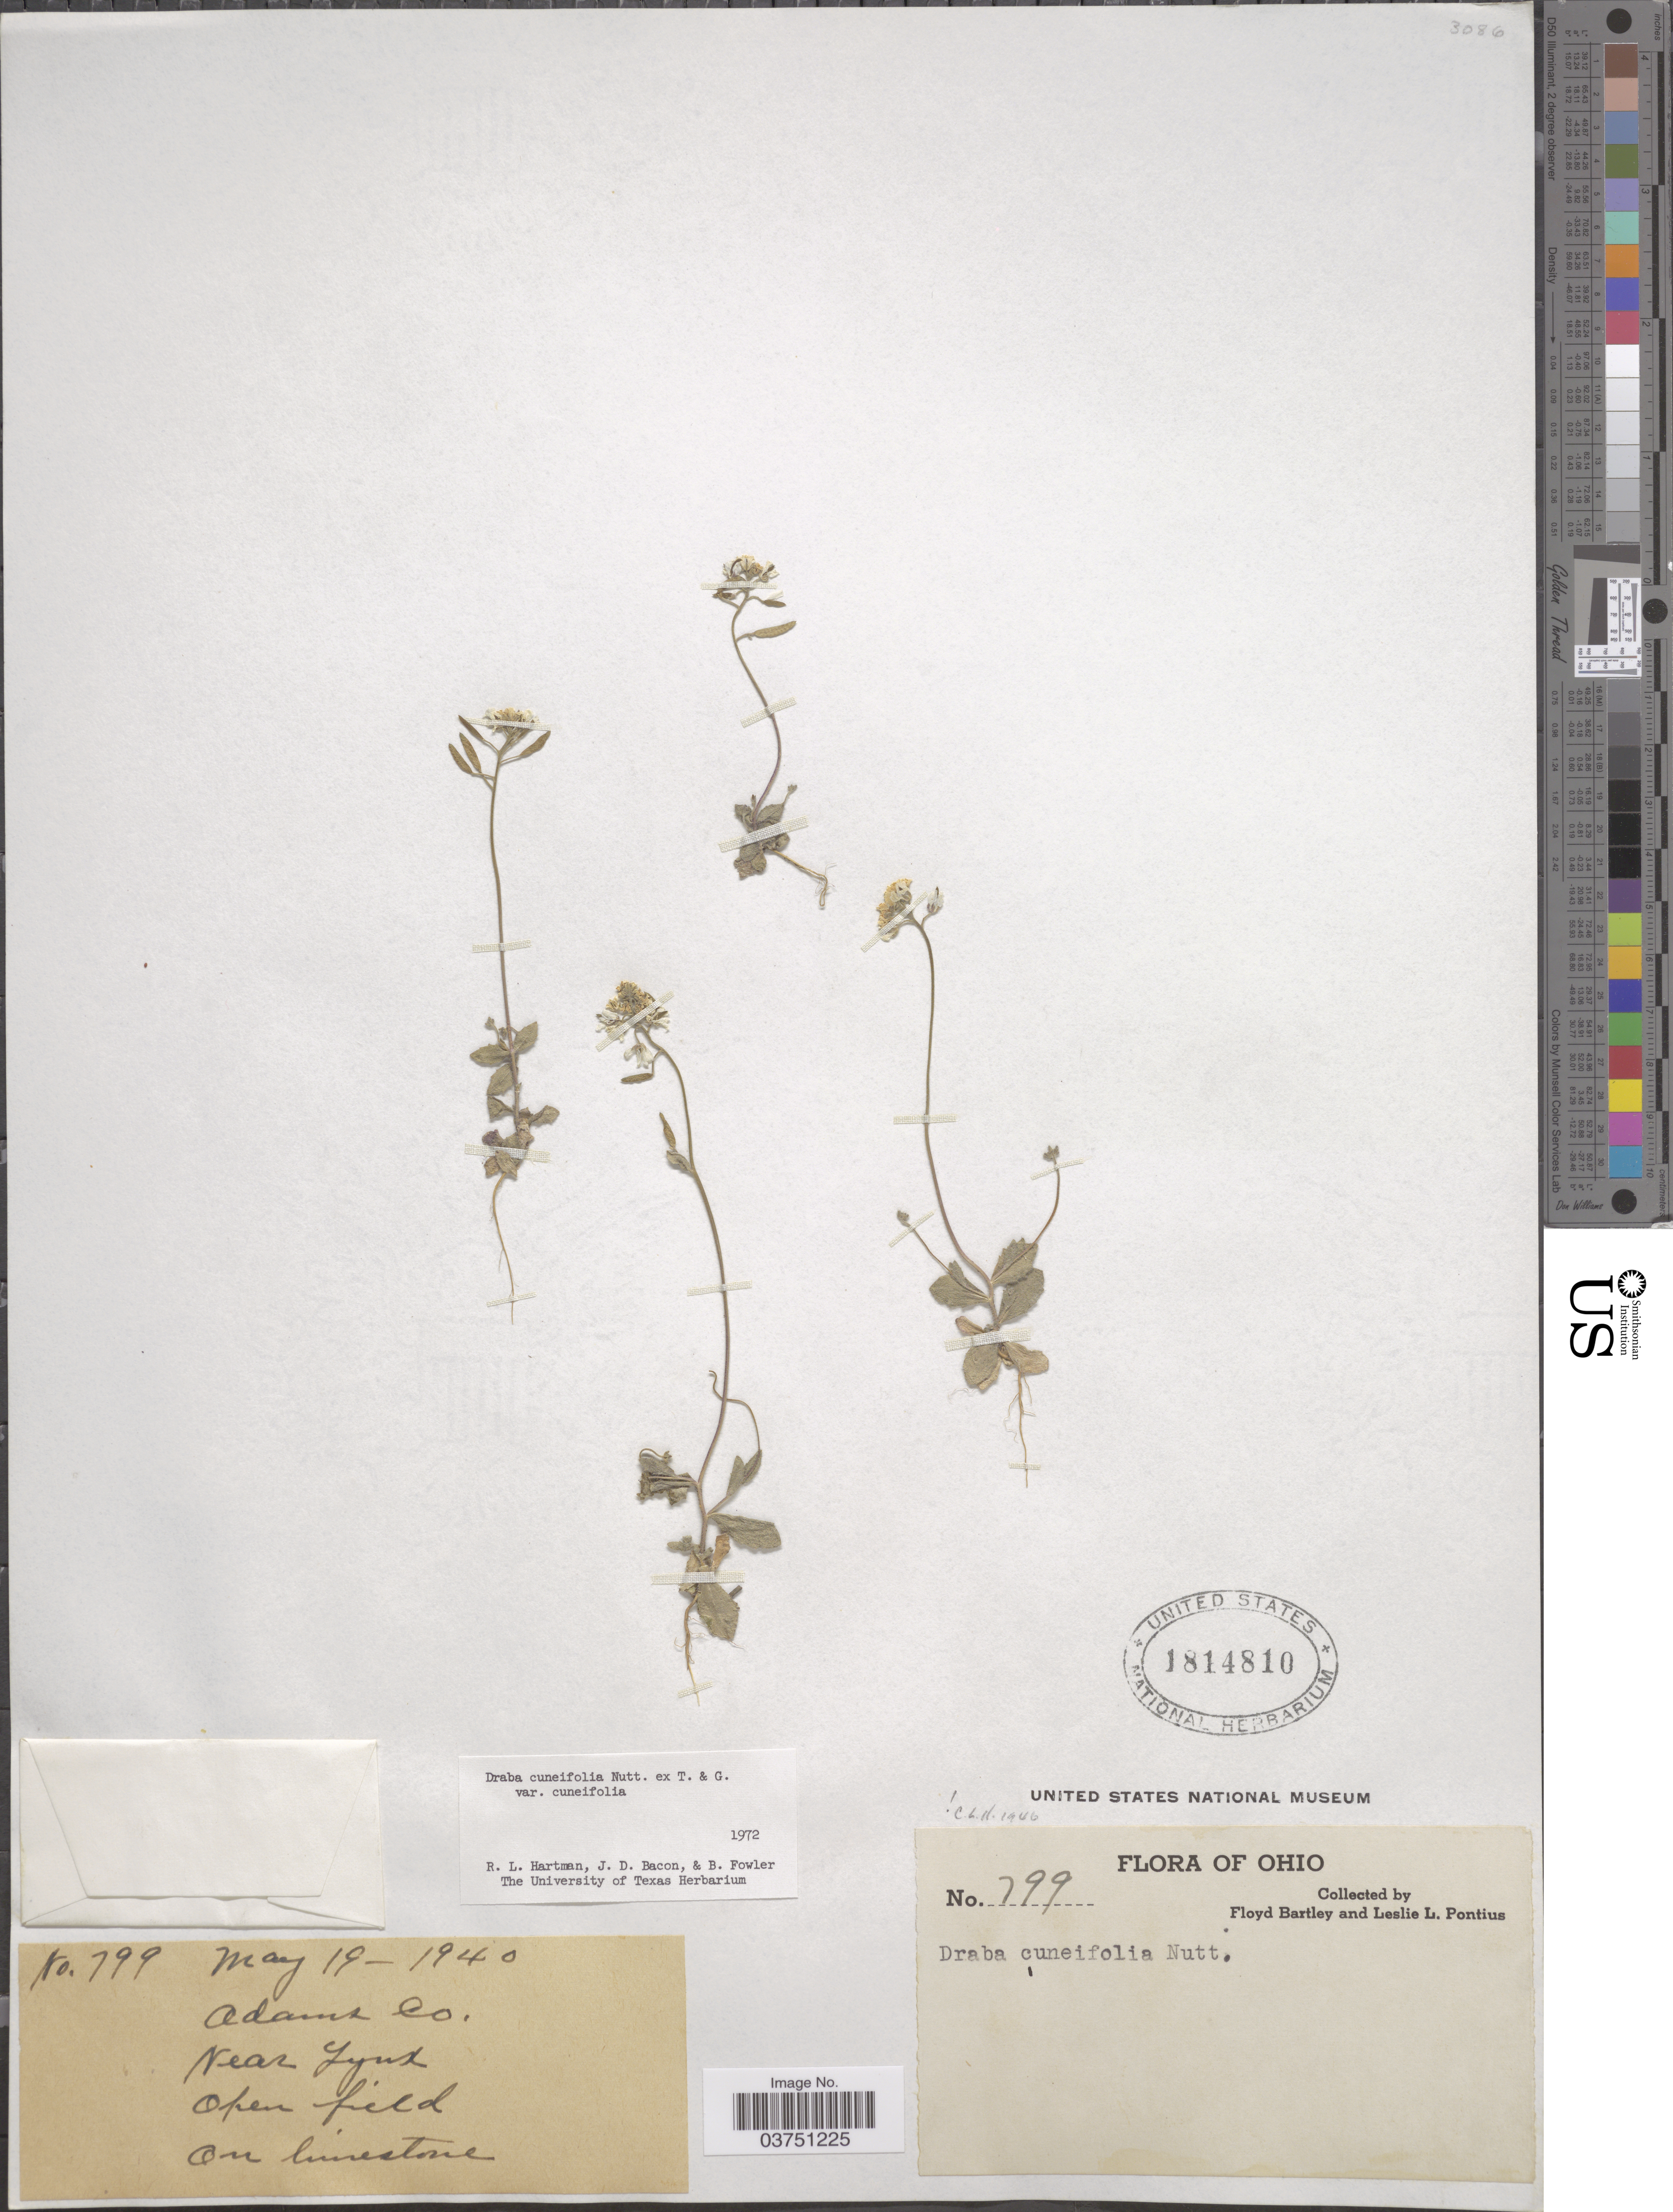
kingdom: Plantae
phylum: Tracheophyta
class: Magnoliopsida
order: Brassicales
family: Brassicaceae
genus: Draba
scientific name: Draba cuneifolia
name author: Nutt.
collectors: F. Bartley & L. Pontius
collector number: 799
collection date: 1940-05-19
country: United States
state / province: Ohio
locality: Adams Co.; Near Lynx,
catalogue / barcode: US 1814810